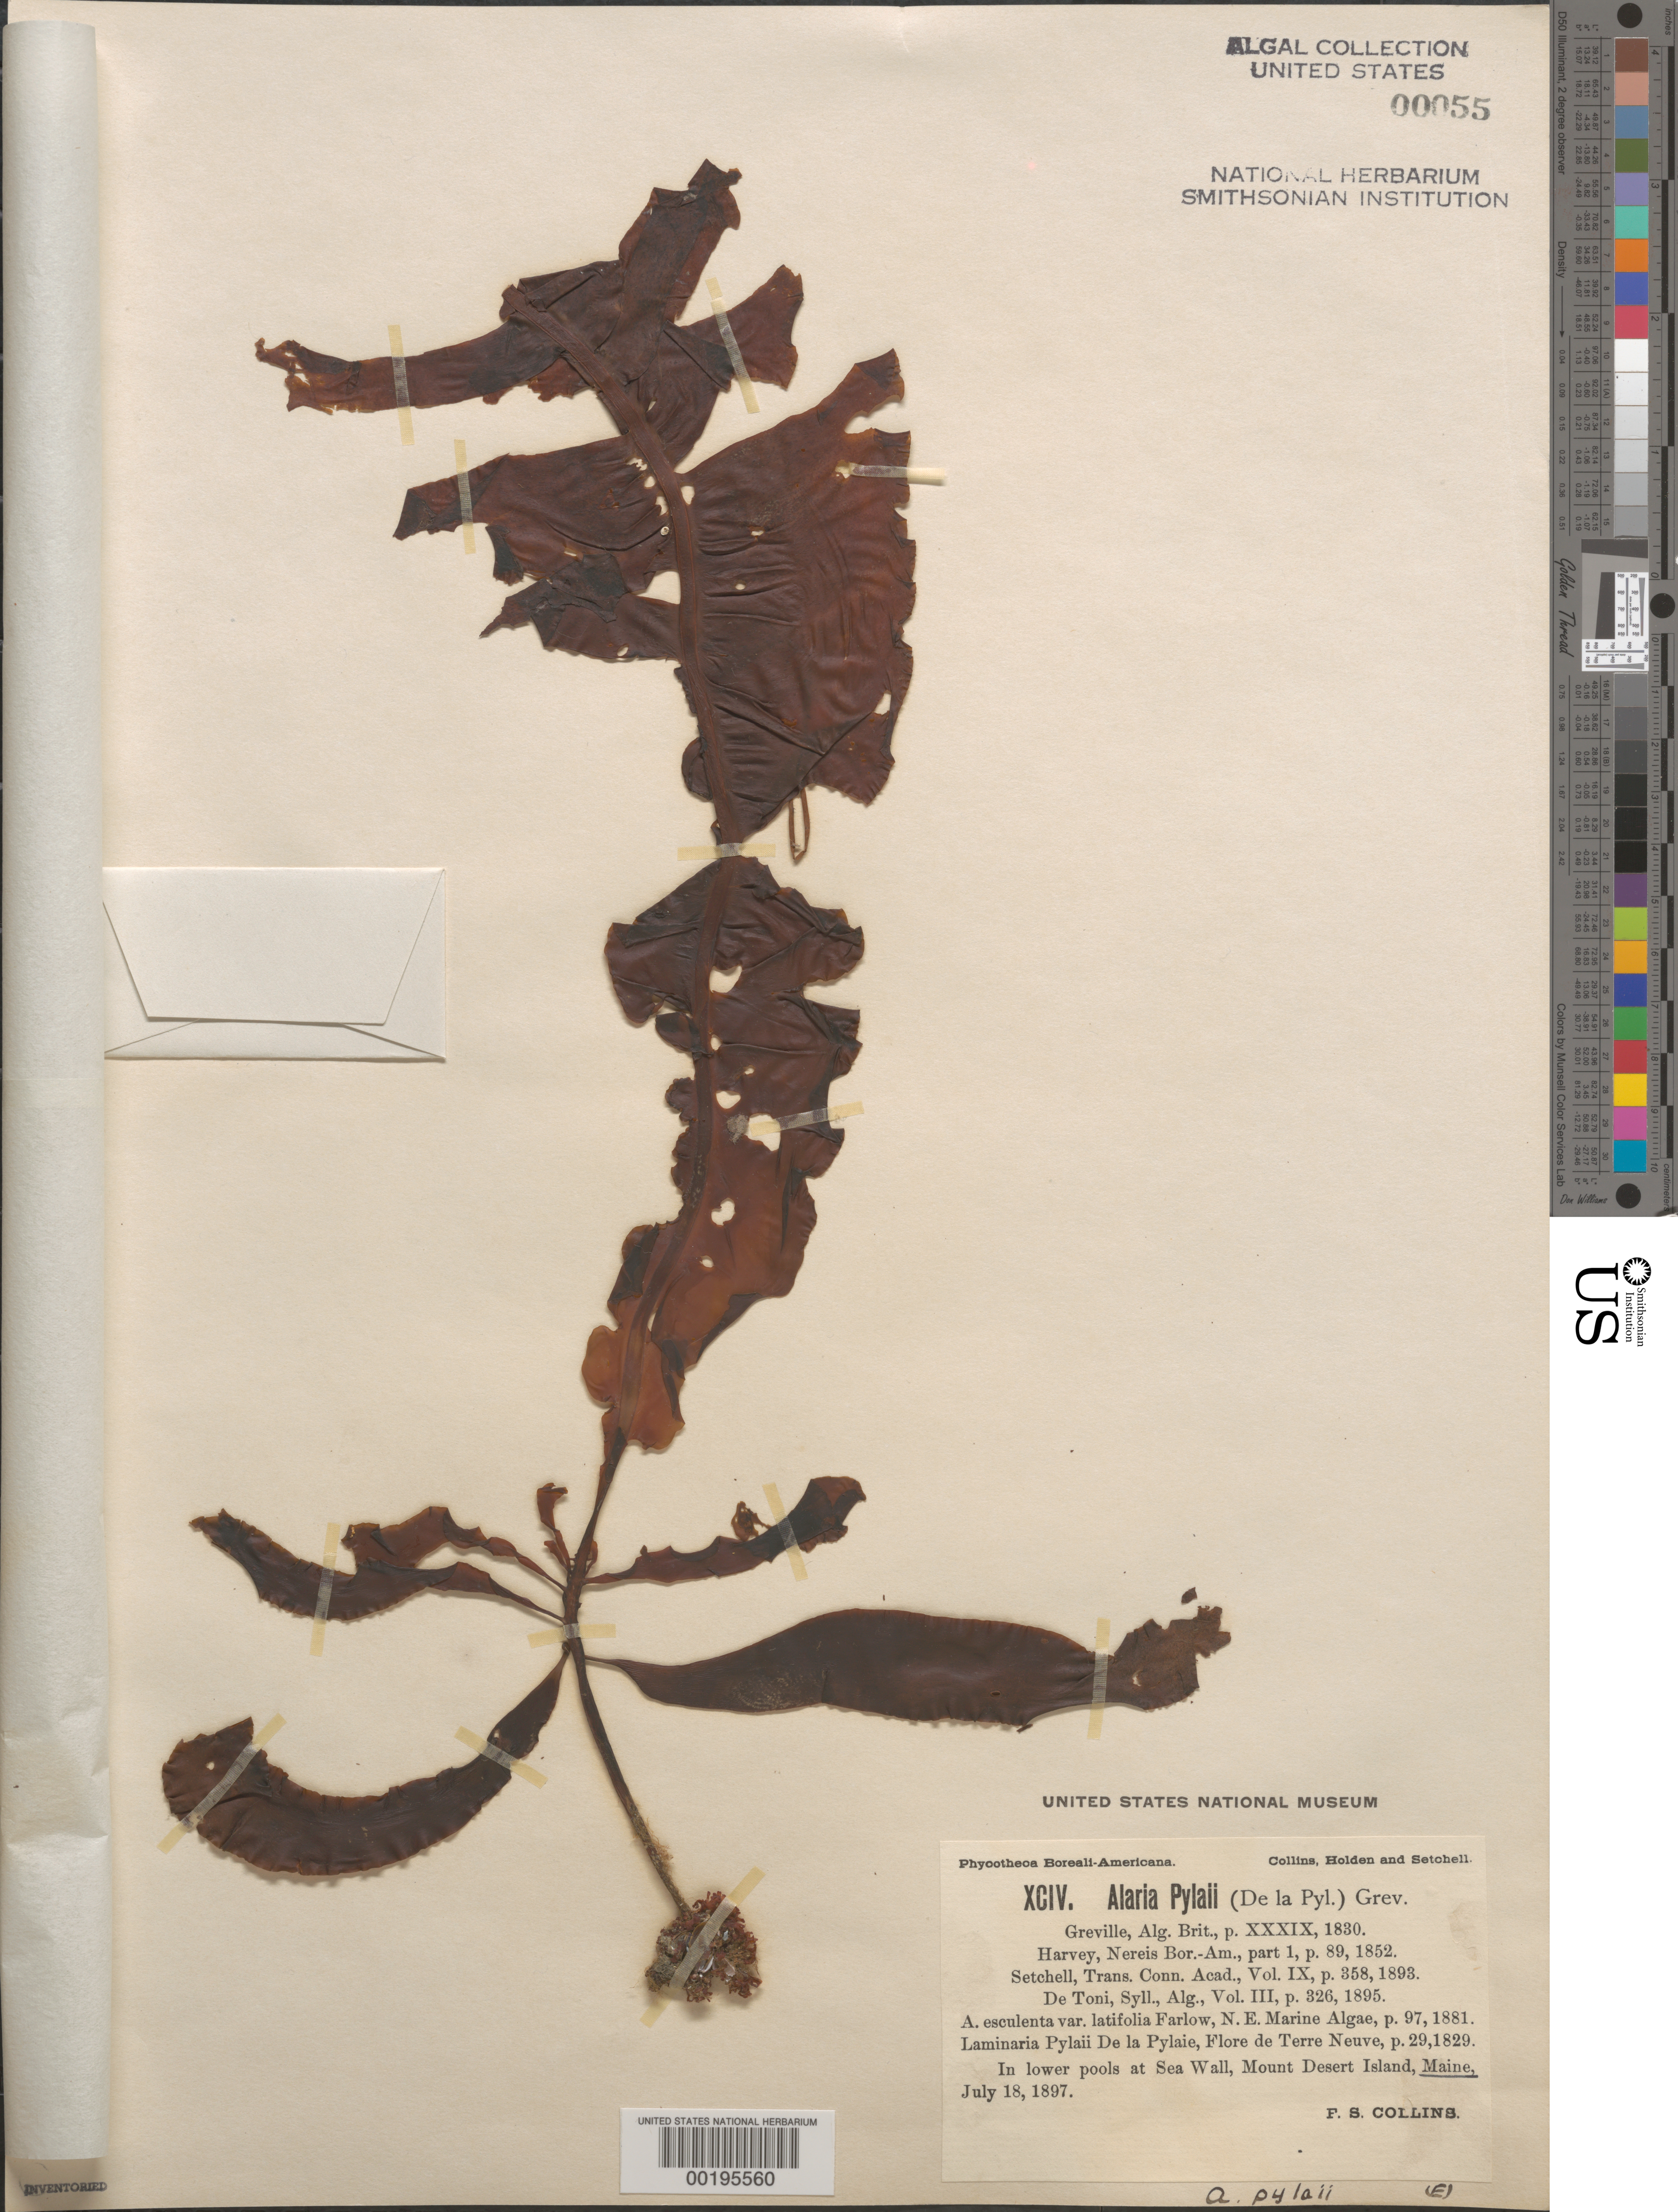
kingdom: Chromista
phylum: Ochrophyta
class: Phaeophyceae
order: Laminariales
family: Alariaceae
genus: Alaria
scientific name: Alaria pylaii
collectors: F. Collins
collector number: PB-A Xciv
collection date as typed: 18 Jul 1897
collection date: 1897-07-18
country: United States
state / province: Maine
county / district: Hancock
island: Mount Desert Island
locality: Sea wall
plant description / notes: Collins, Holden & Setchell, Phycotheca Boreali-Americana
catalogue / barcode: US 55